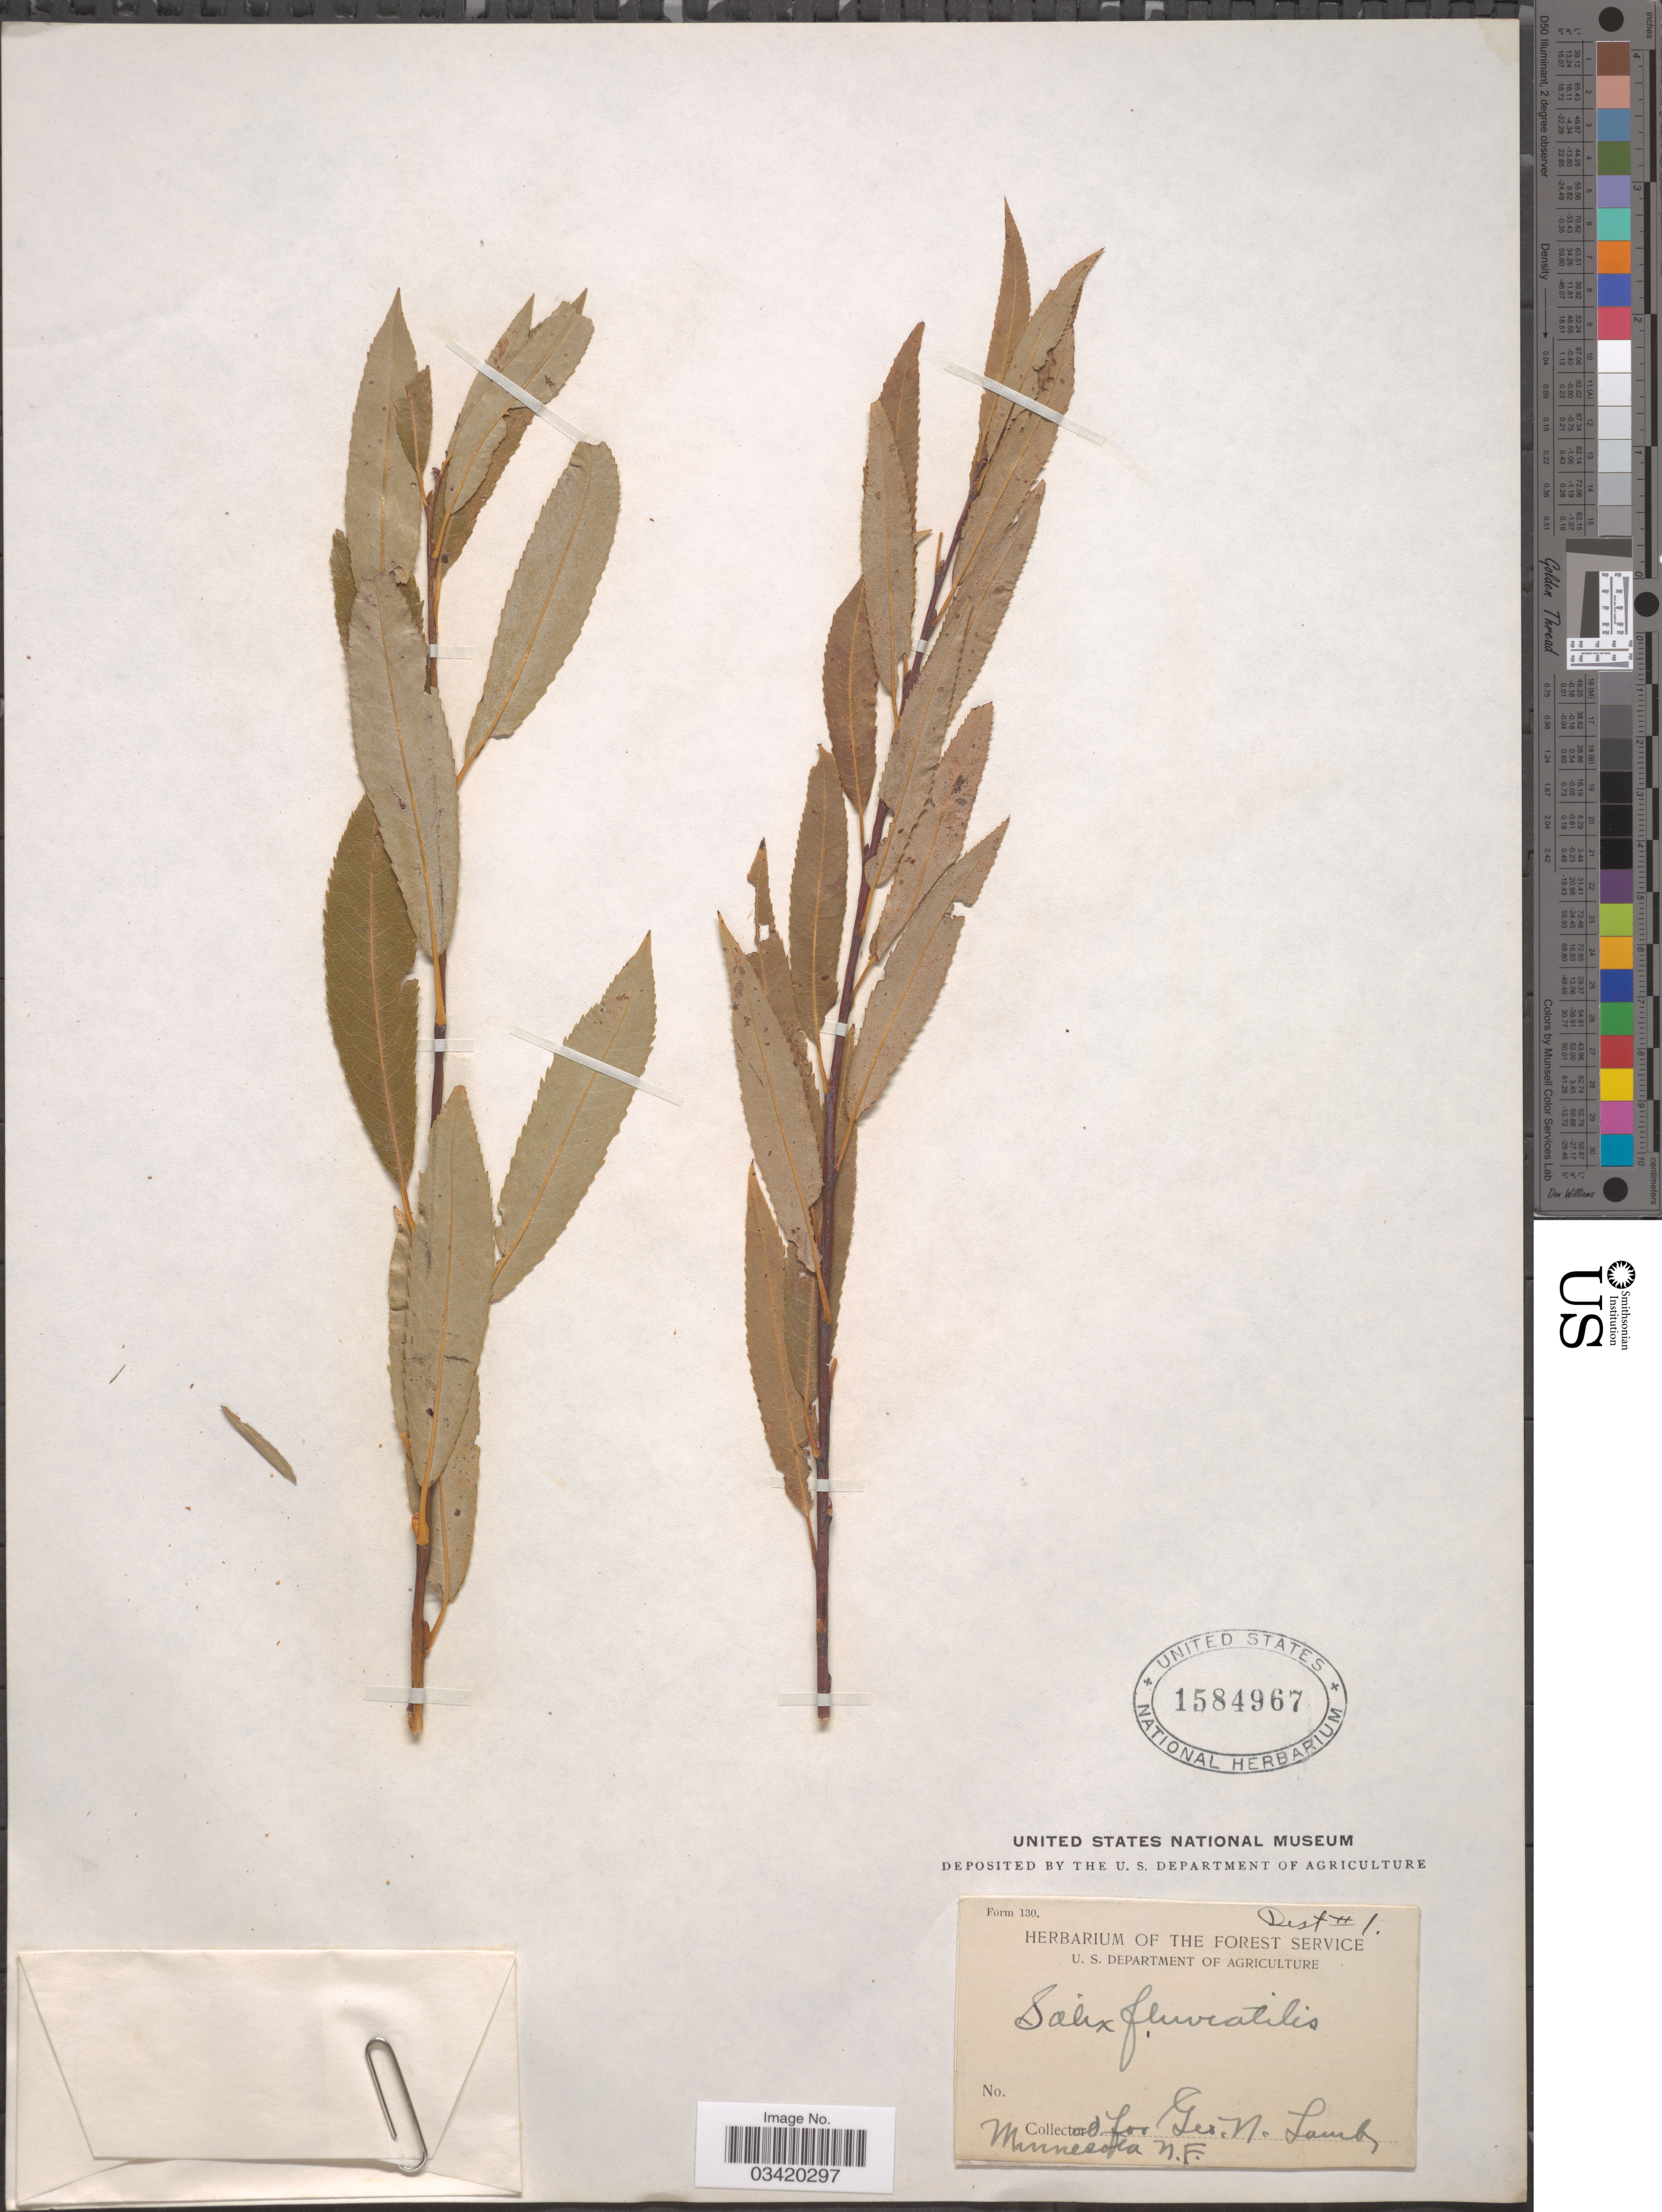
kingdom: Plantae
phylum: Tracheophyta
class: Magnoliopsida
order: Malpighiales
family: Salicaceae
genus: Salix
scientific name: Salix fluviatilis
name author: Nutt.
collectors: G. N. Lamb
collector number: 1?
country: United States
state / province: Minnesota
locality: N.F. [unsure placement]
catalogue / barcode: US 1584967